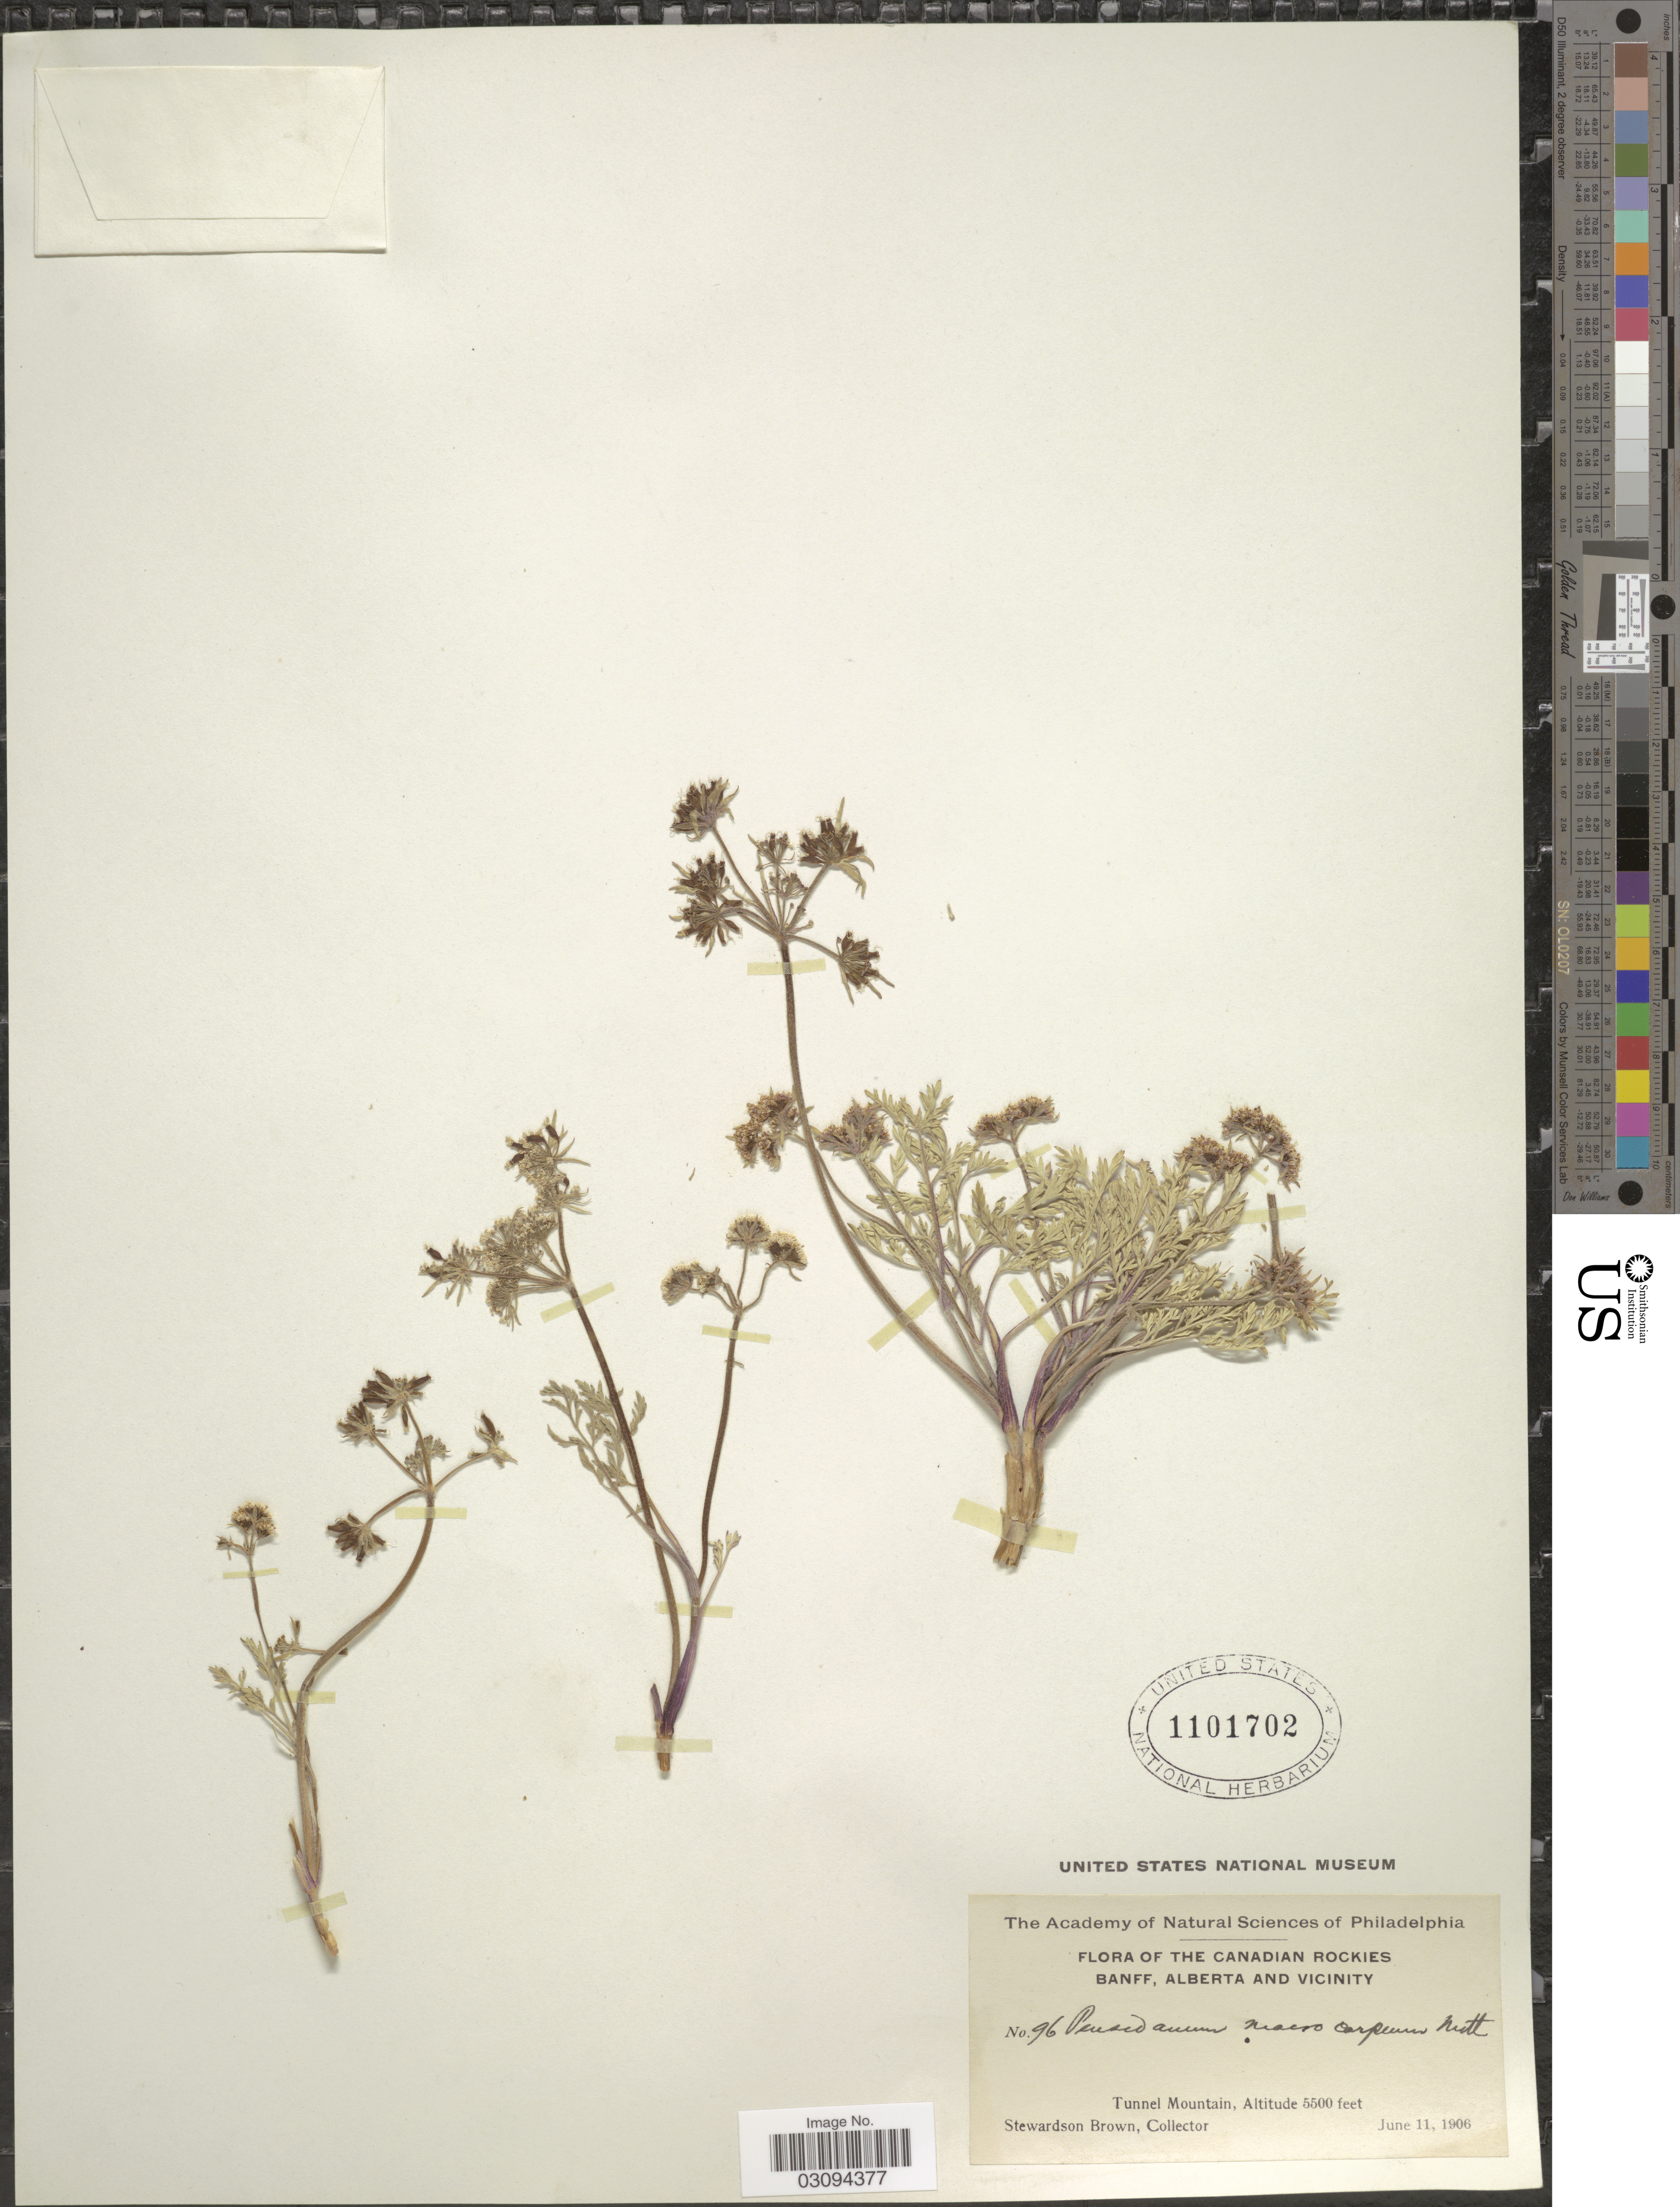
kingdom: Plantae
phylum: Tracheophyta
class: Magnoliopsida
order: Apiales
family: Apiaceae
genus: Lomatium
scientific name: Lomatium macrocarpum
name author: (Hook. et al.) J.M. Coult. & Rose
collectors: S. Brown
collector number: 96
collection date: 1906-06-11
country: Canada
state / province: Alberta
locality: Canadian Rockies. Banff, Alberta and vicinity. Tunnel Mountain.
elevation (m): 1676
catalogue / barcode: US 1101702